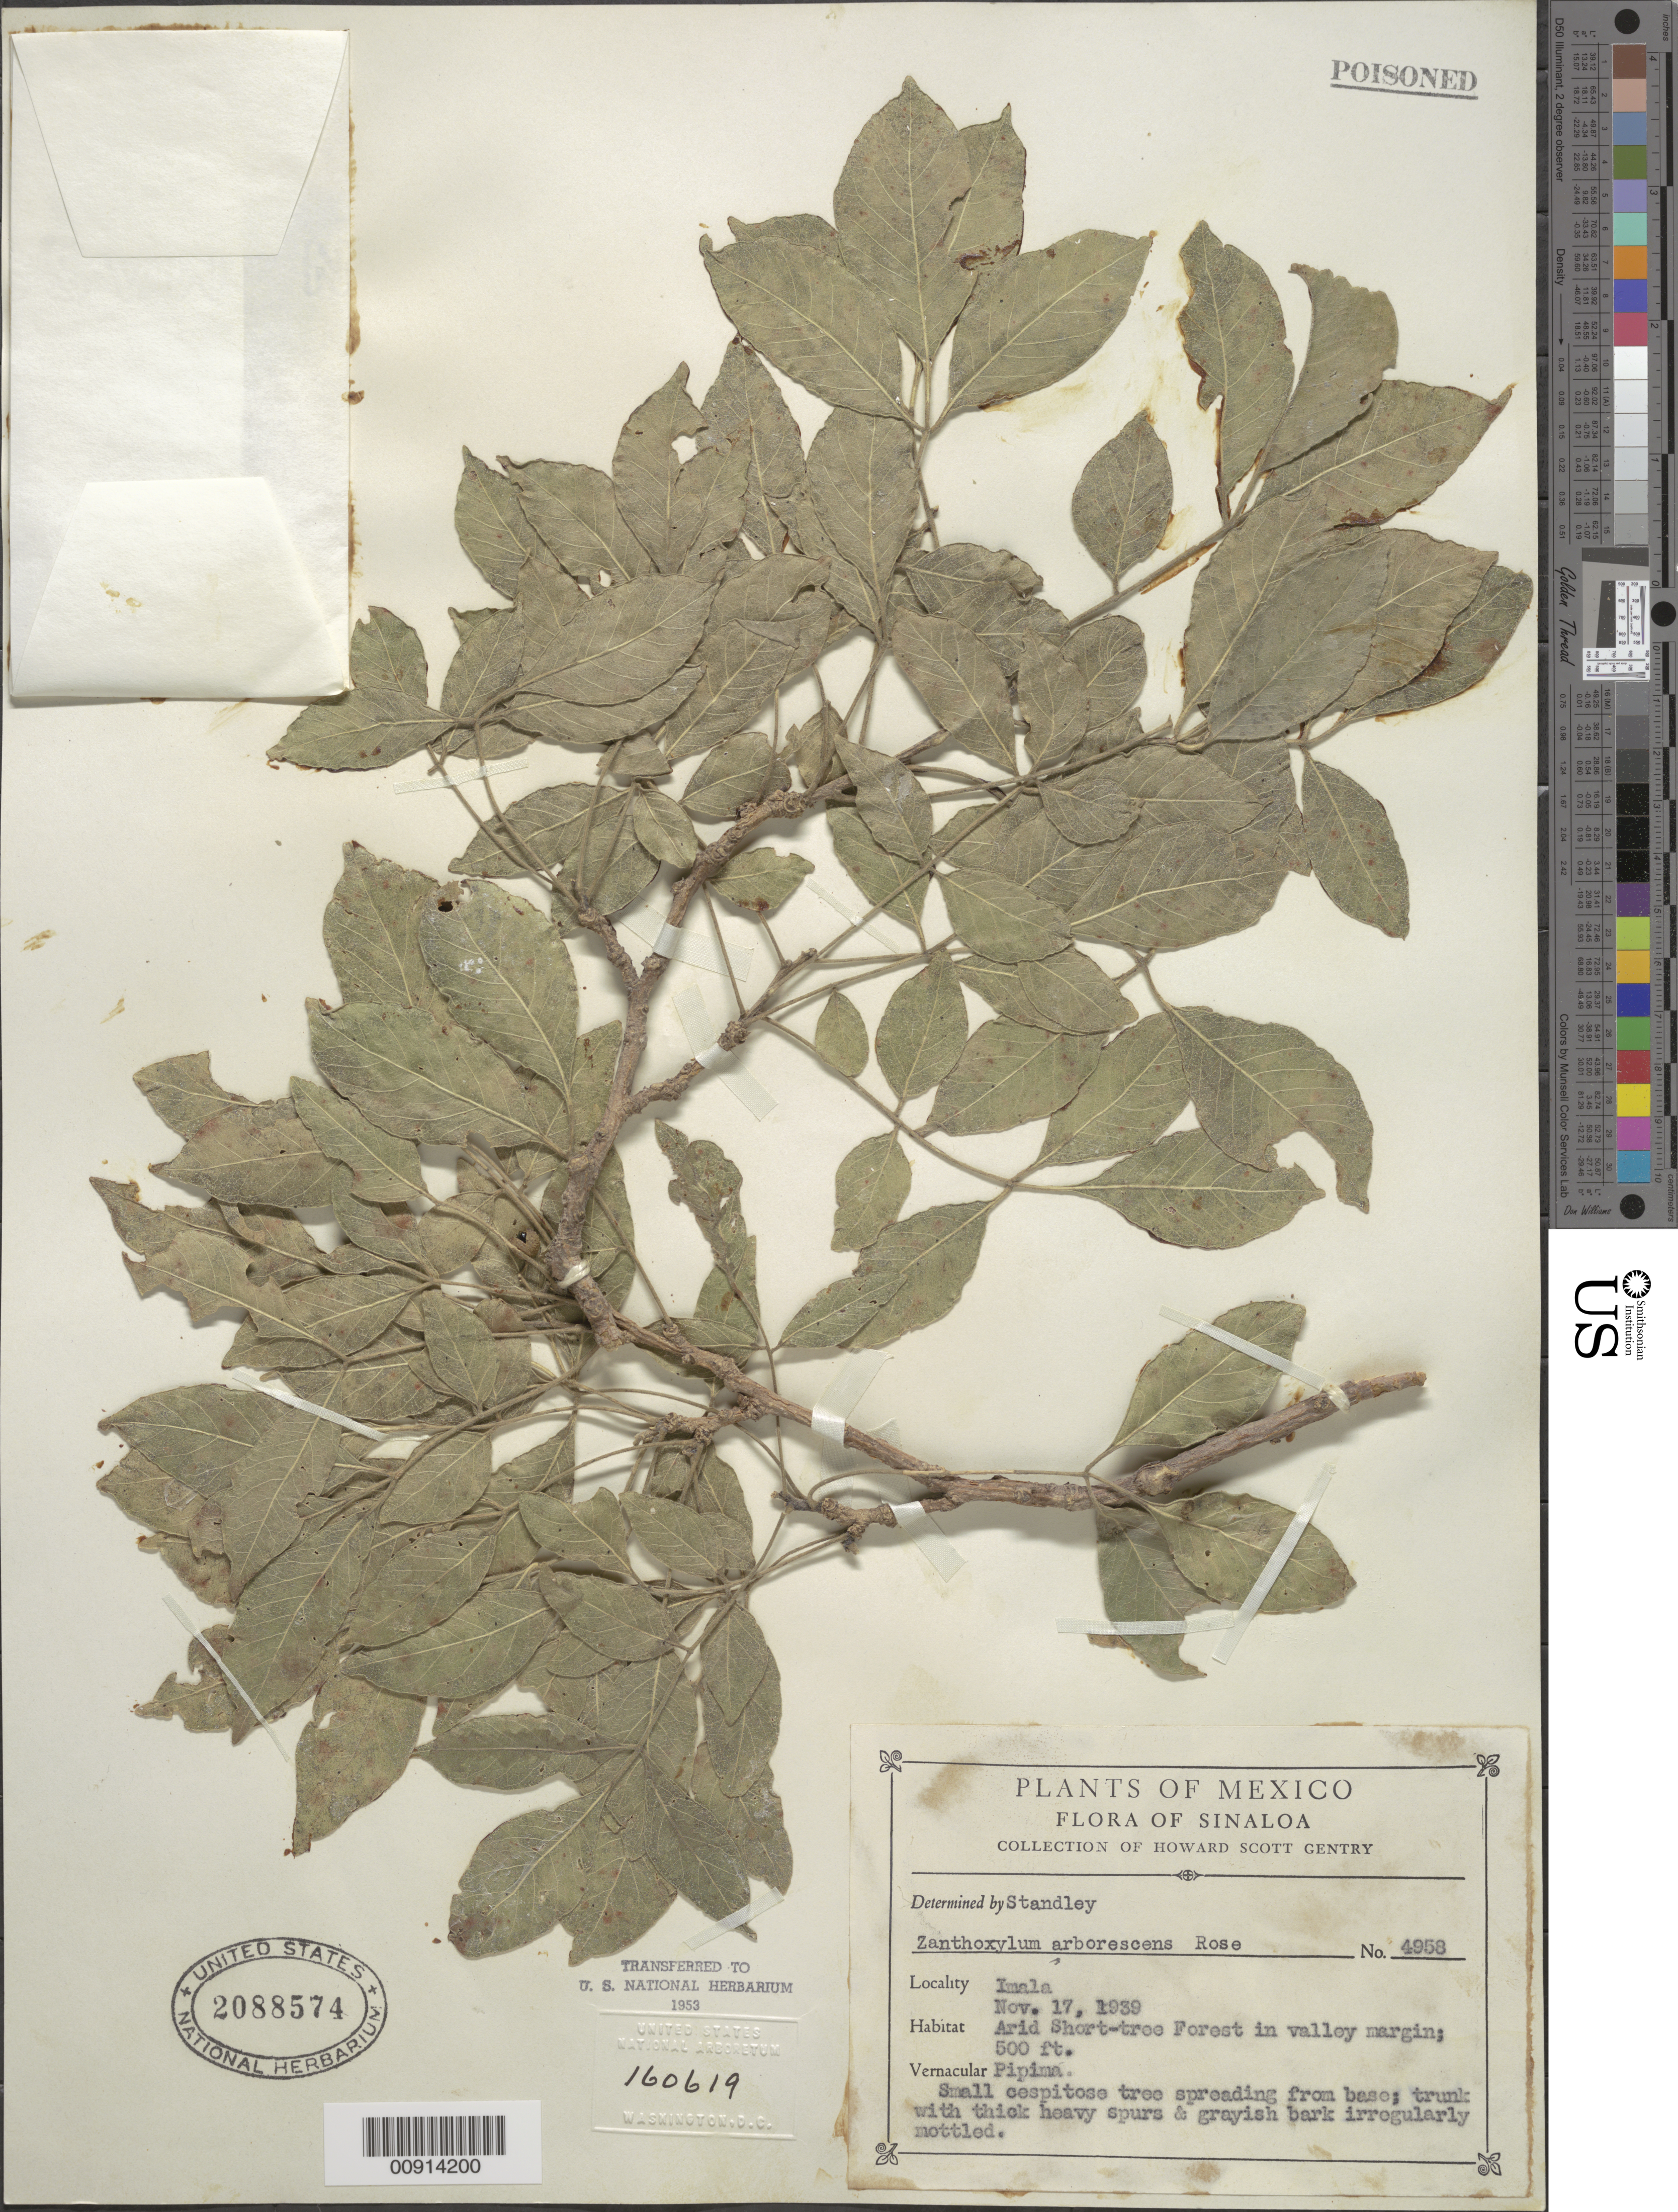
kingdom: Plantae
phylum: Tracheophyta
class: Magnoliopsida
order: Sapindales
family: Rutaceae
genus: Zanthoxylum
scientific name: Zanthoxylum arborescens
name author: Rose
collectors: H. S. Gentry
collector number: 4958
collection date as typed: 17 Nov 1939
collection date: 1939-11-17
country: Mexico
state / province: Sinaloa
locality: Imala, Sinaloa.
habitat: Arid Short-tree Forest in valley margins.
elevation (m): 152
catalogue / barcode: US 2088574